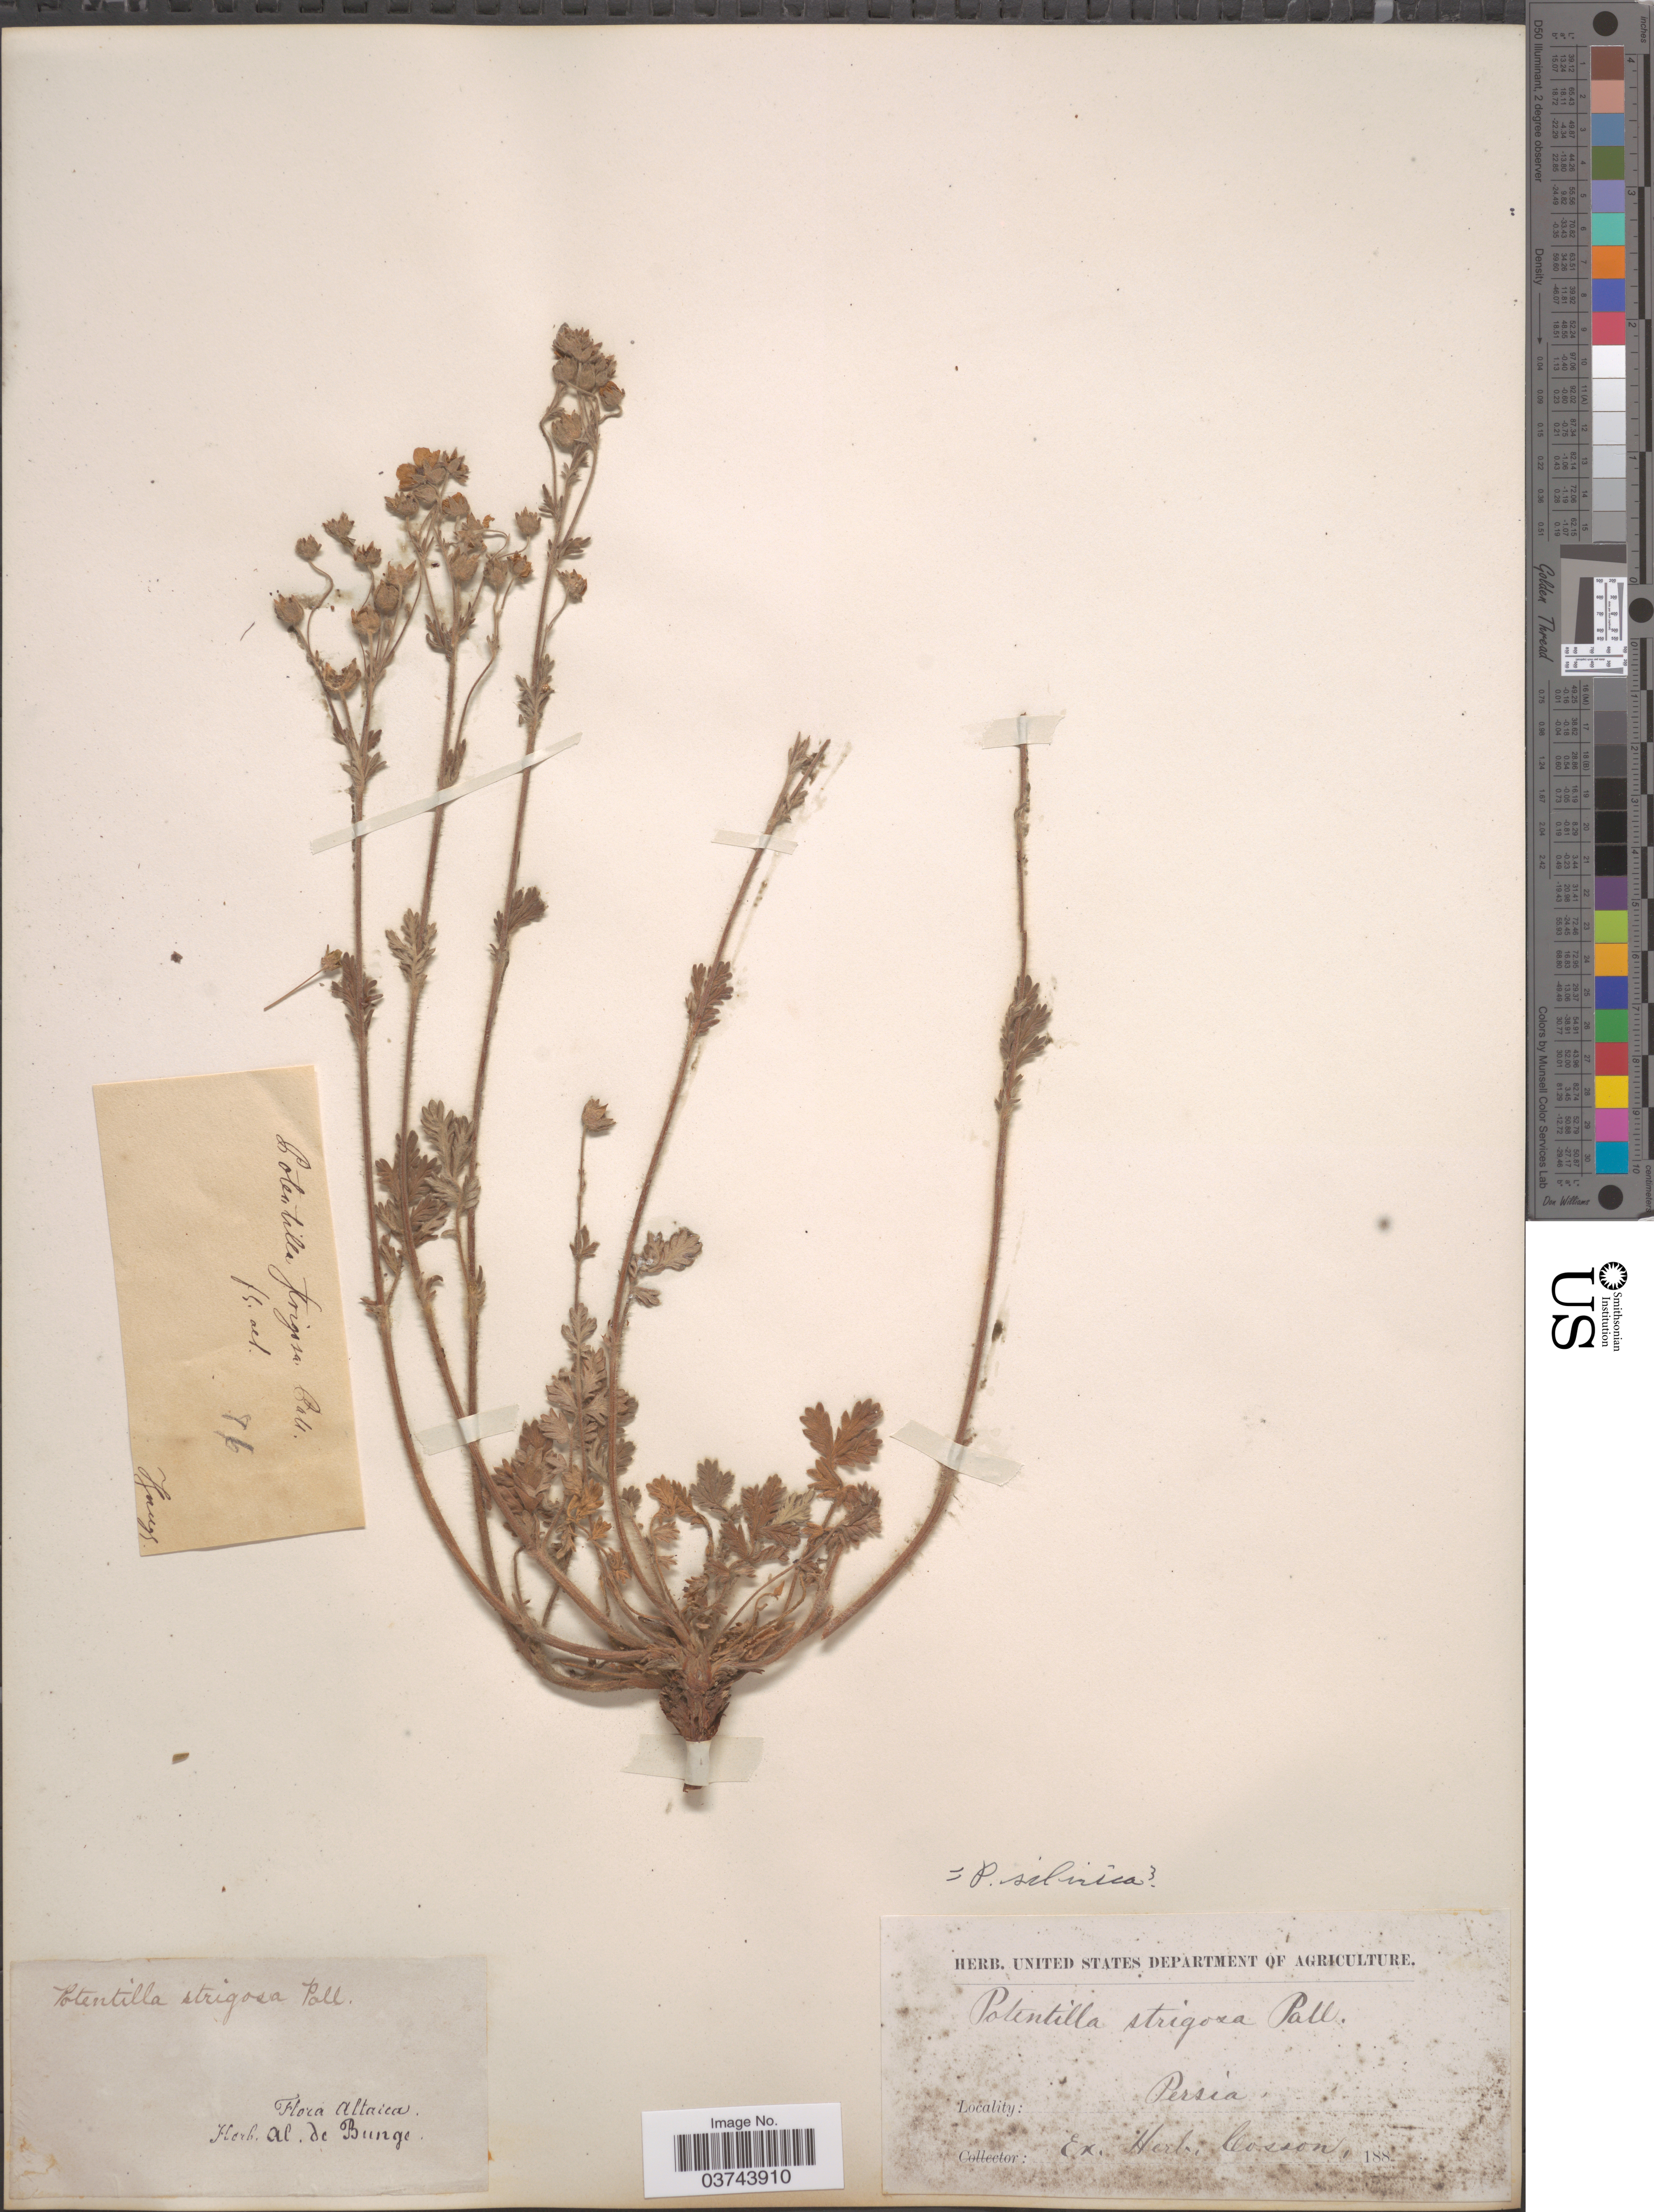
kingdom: Plantae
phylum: Tracheophyta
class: Magnoliopsida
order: Rosales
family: Rosaceae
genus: Potentilla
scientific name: Potentilla sibirica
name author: Th. Wolf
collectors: ex herb. Cosson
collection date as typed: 188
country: Iran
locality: Altaica. Persia.